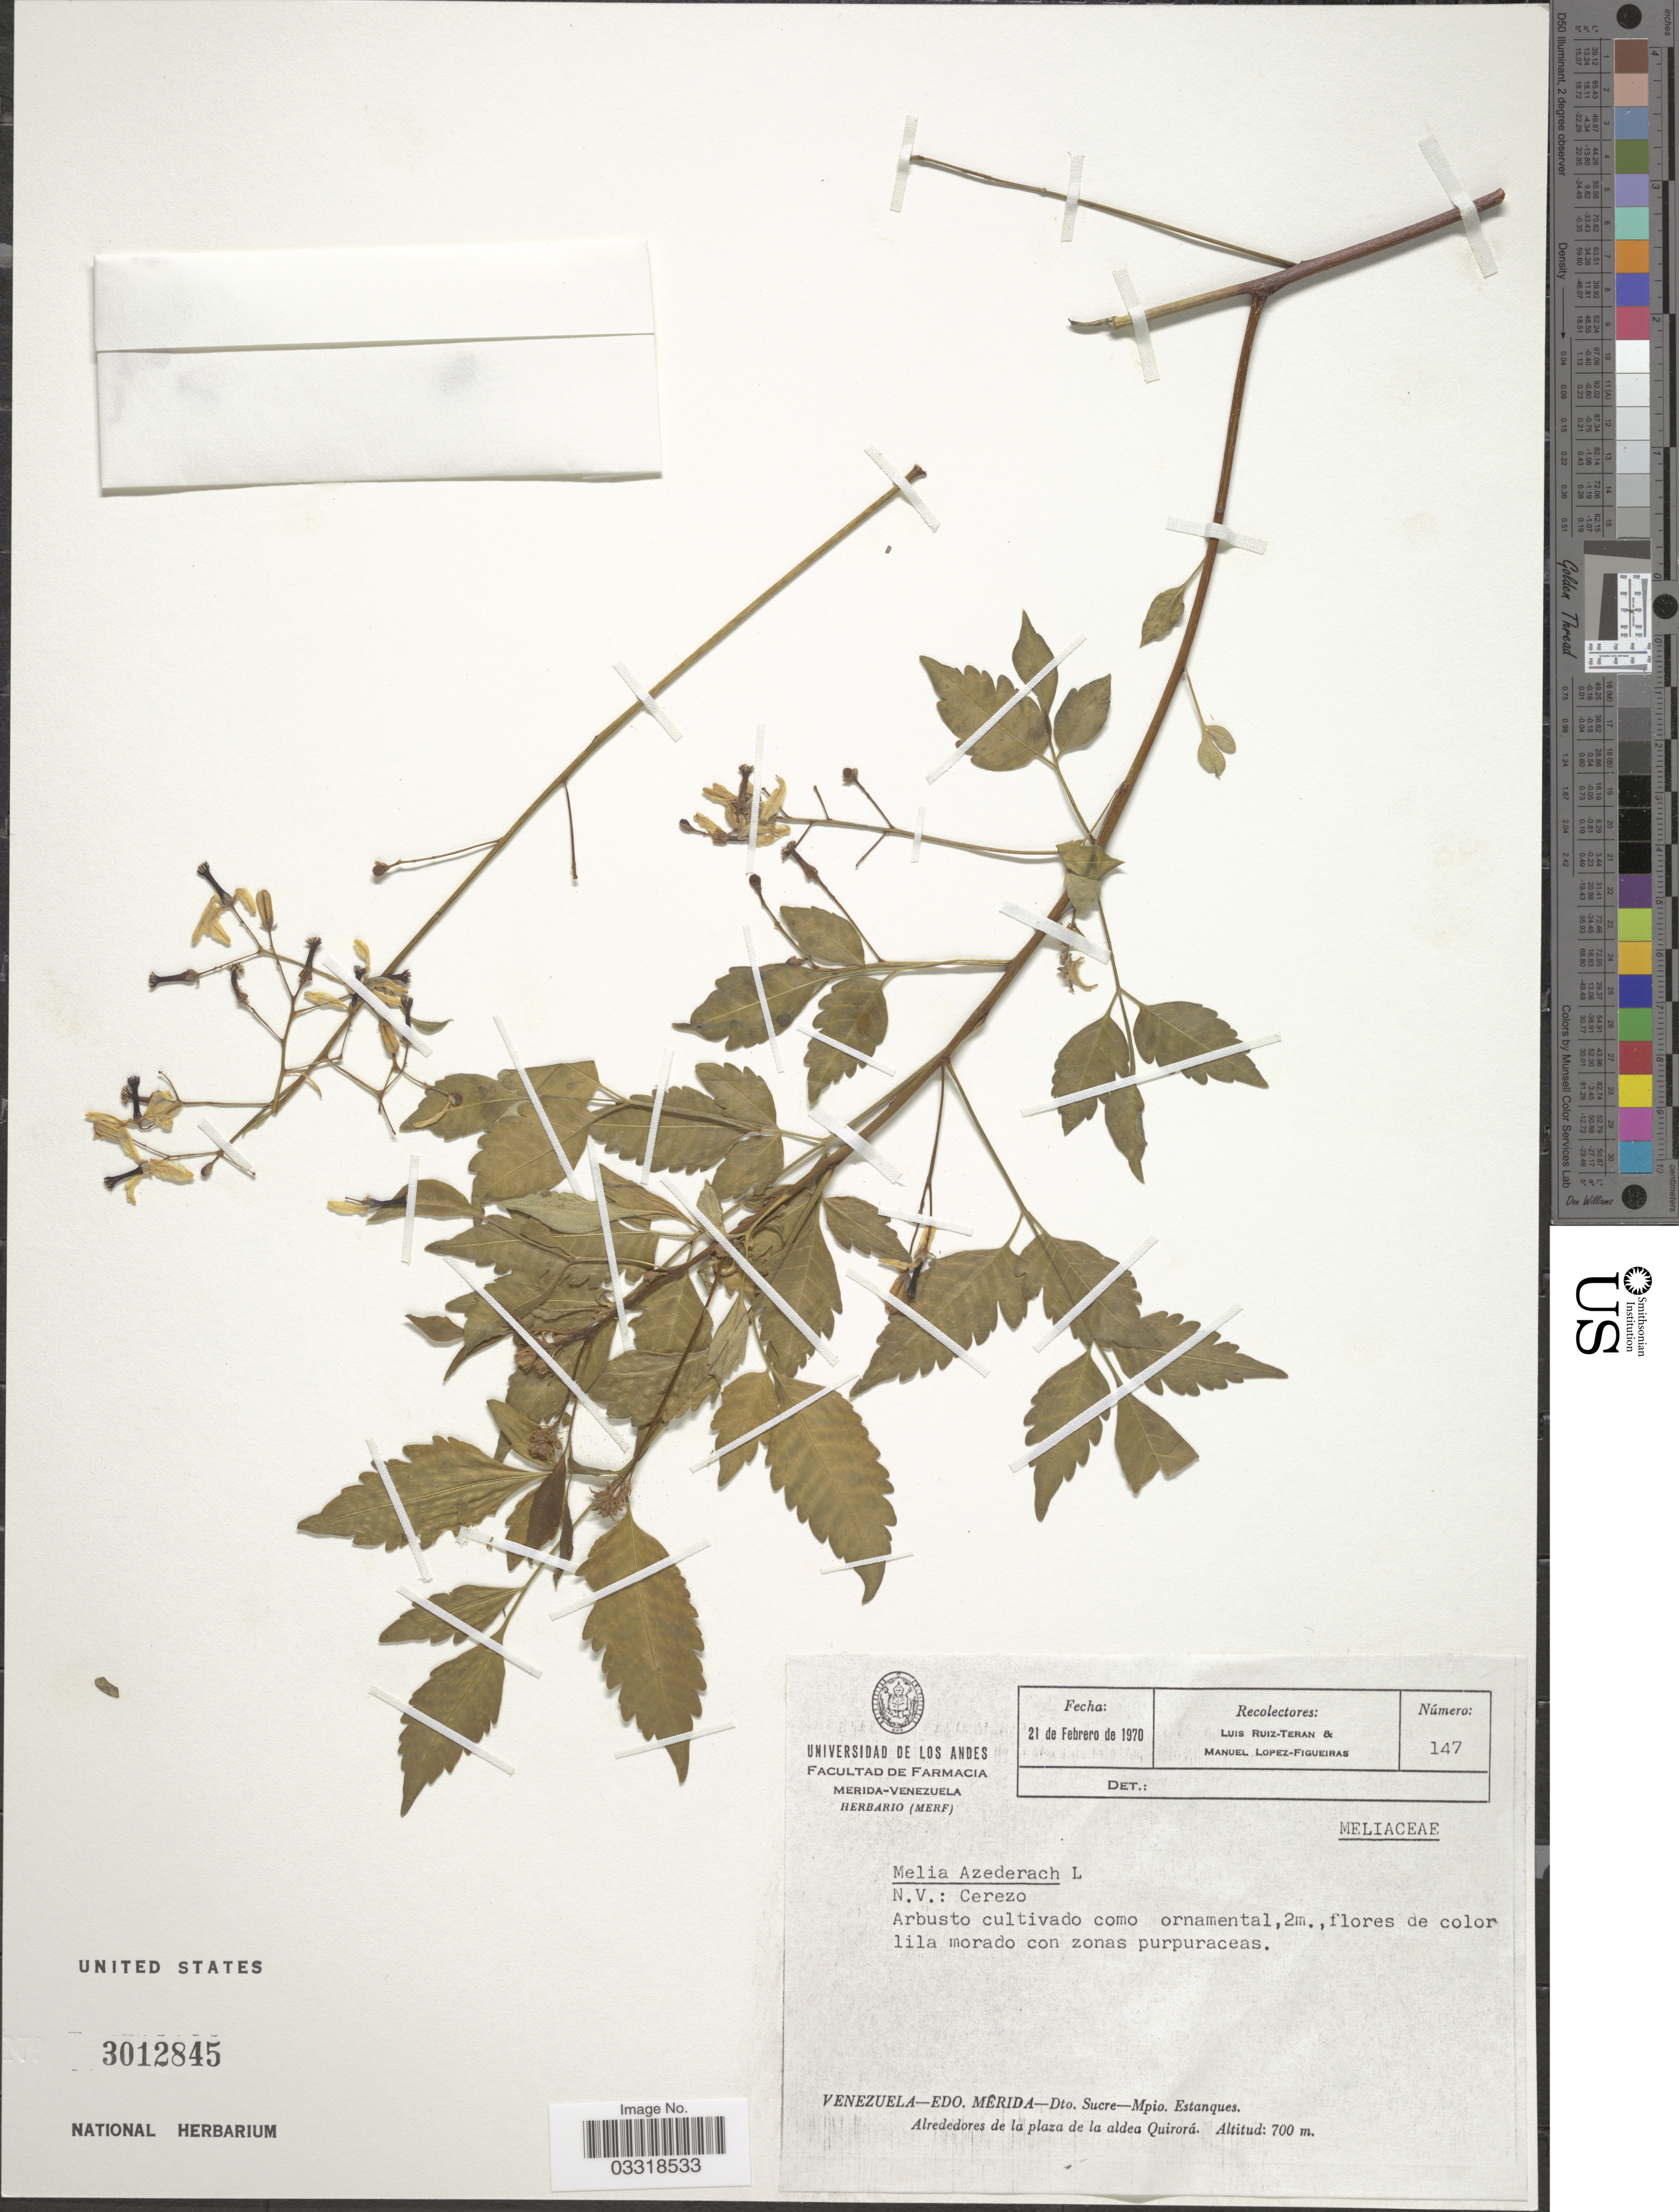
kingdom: Plantae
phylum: Tracheophyta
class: Magnoliopsida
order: Sapindales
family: Meliaceae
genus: Melia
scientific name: Melia azedarach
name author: L.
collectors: L. E. Ruíz-Terán & M. López Figueiras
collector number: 147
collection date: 1970-02-21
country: Venezuela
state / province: Mérida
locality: Dto. Sucre - Mpio. Estanques. Alrededores de la plaza de la aldea Quirorá.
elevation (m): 700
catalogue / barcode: US 3012845